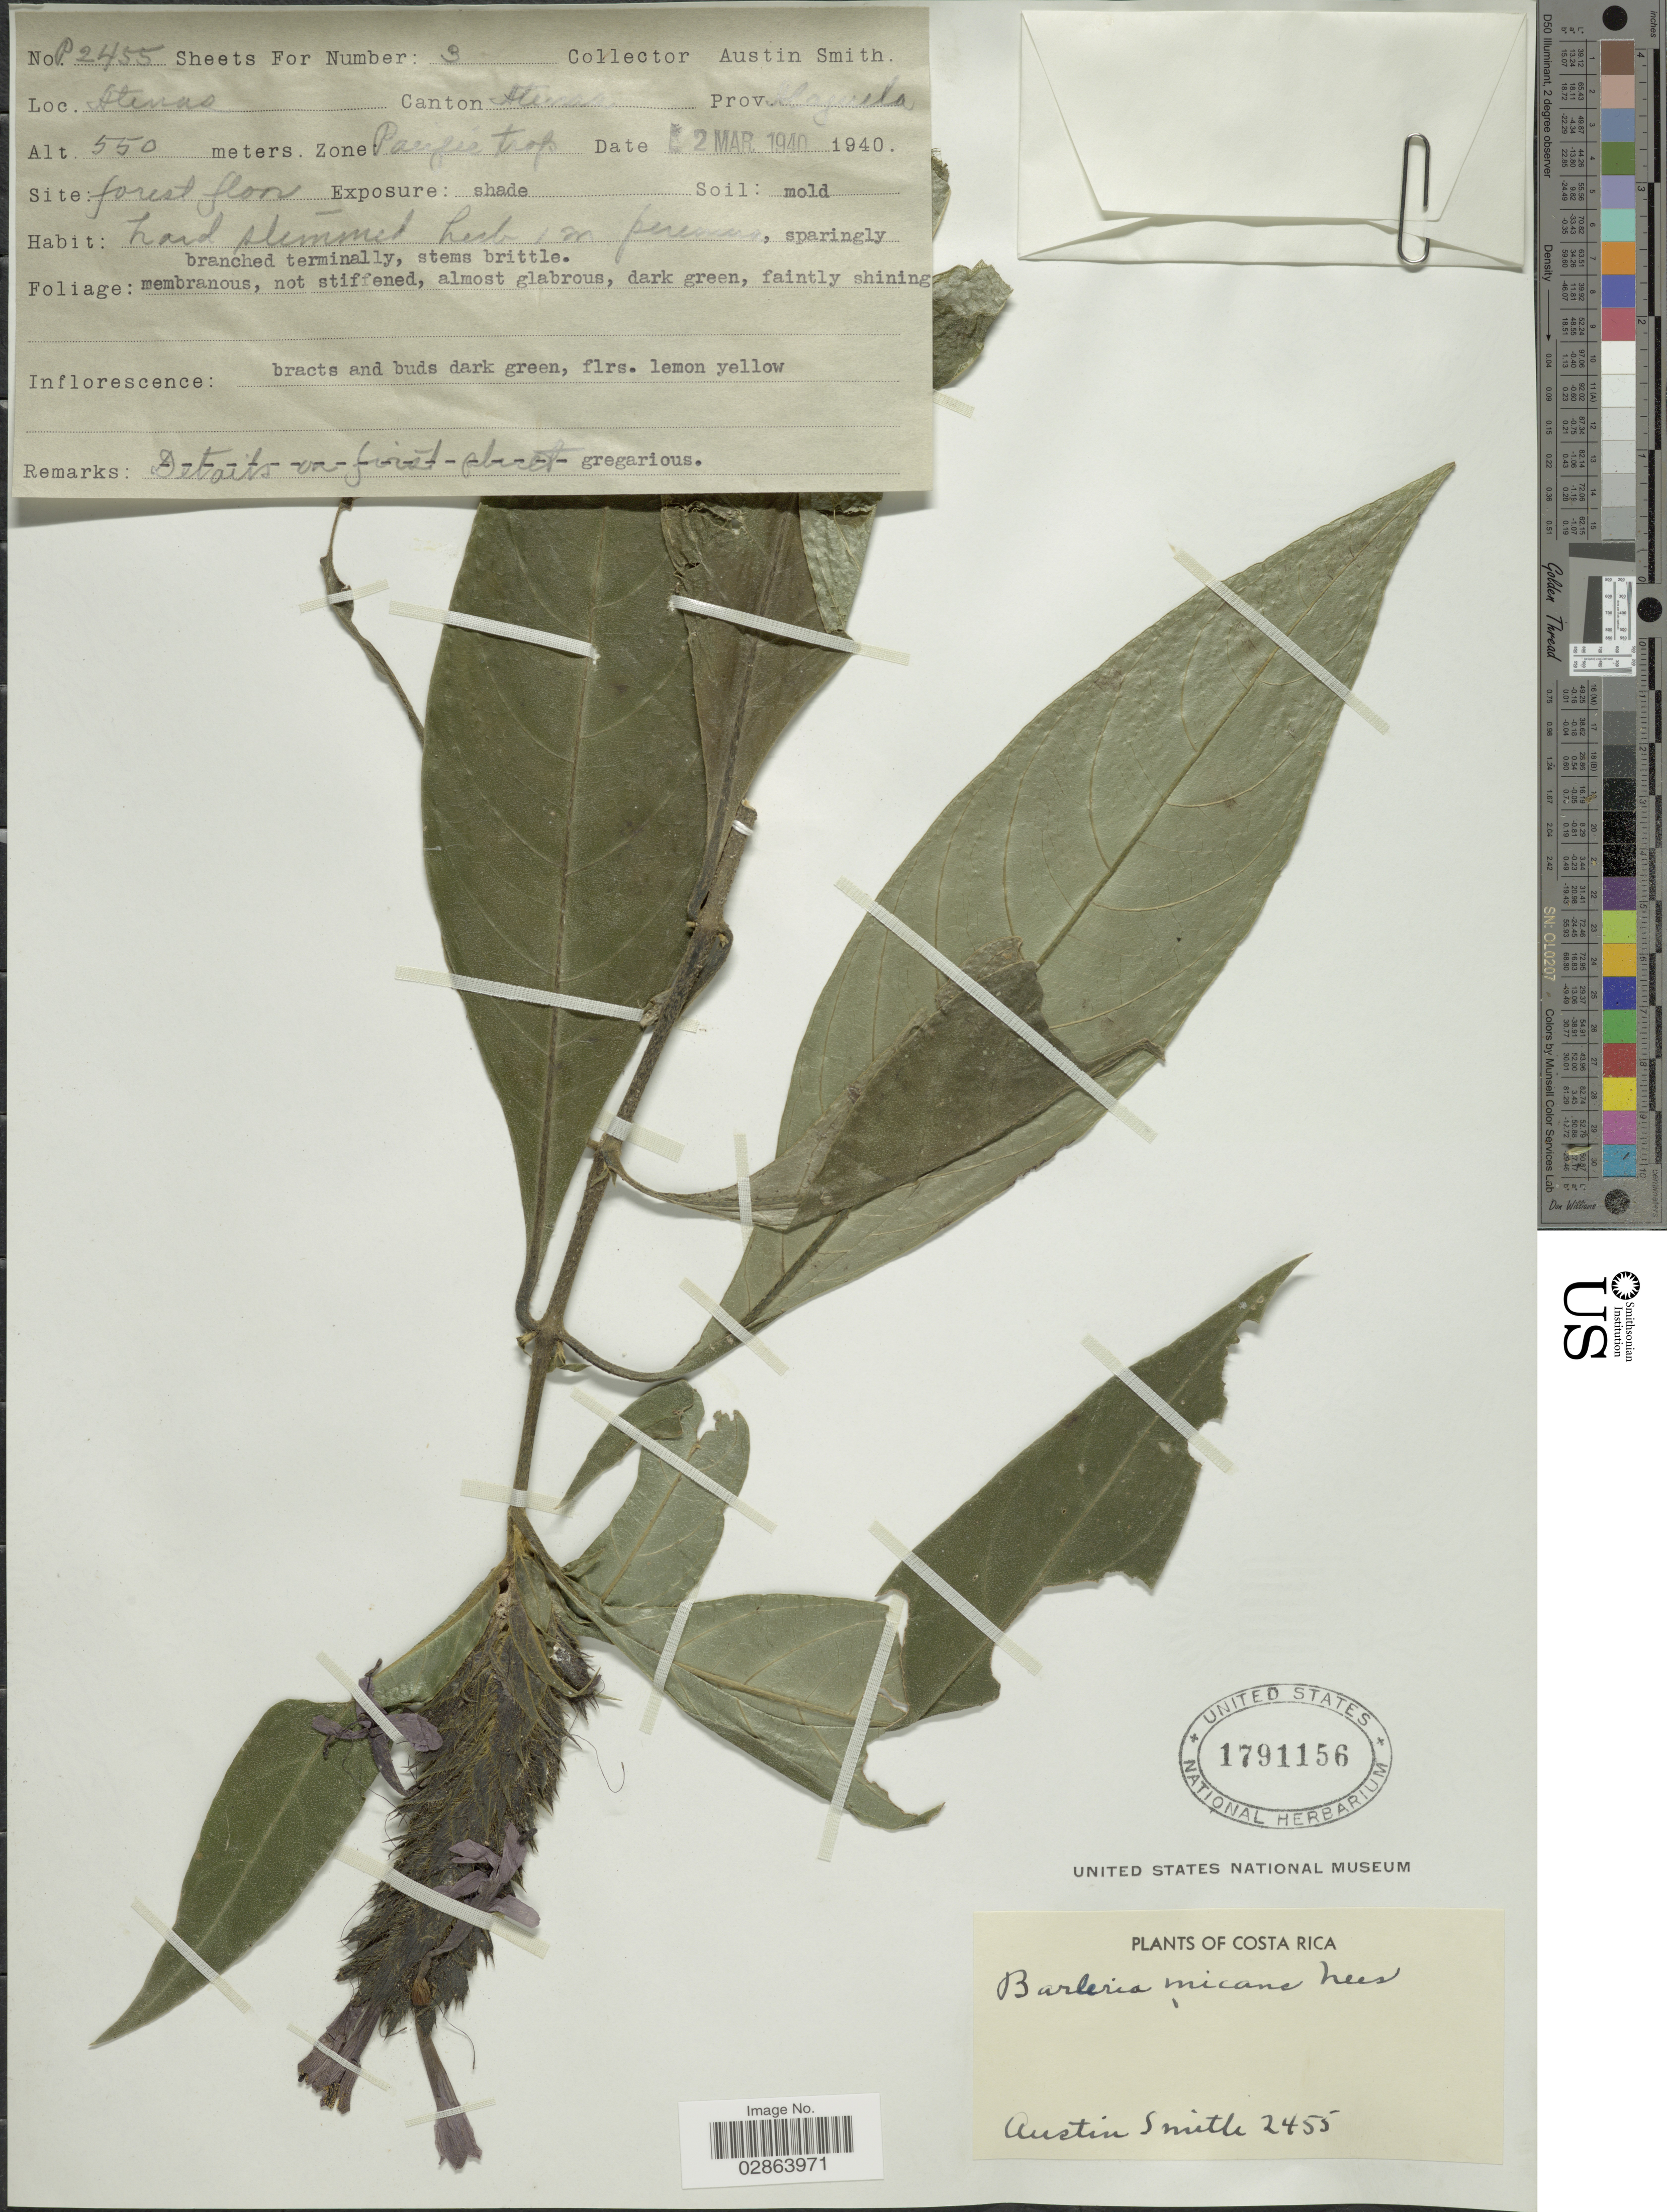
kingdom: Plantae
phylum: Tracheophyta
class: Magnoliopsida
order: Lamiales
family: Acanthaceae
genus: Barleria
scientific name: Barleria oenotheroides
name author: Dum. Cours.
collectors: Aust P. Smith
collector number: P2455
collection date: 1940-03-02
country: Costa Rica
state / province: Alajuela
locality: Atenas. Canton Atenas.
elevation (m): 550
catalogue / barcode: US 1791156